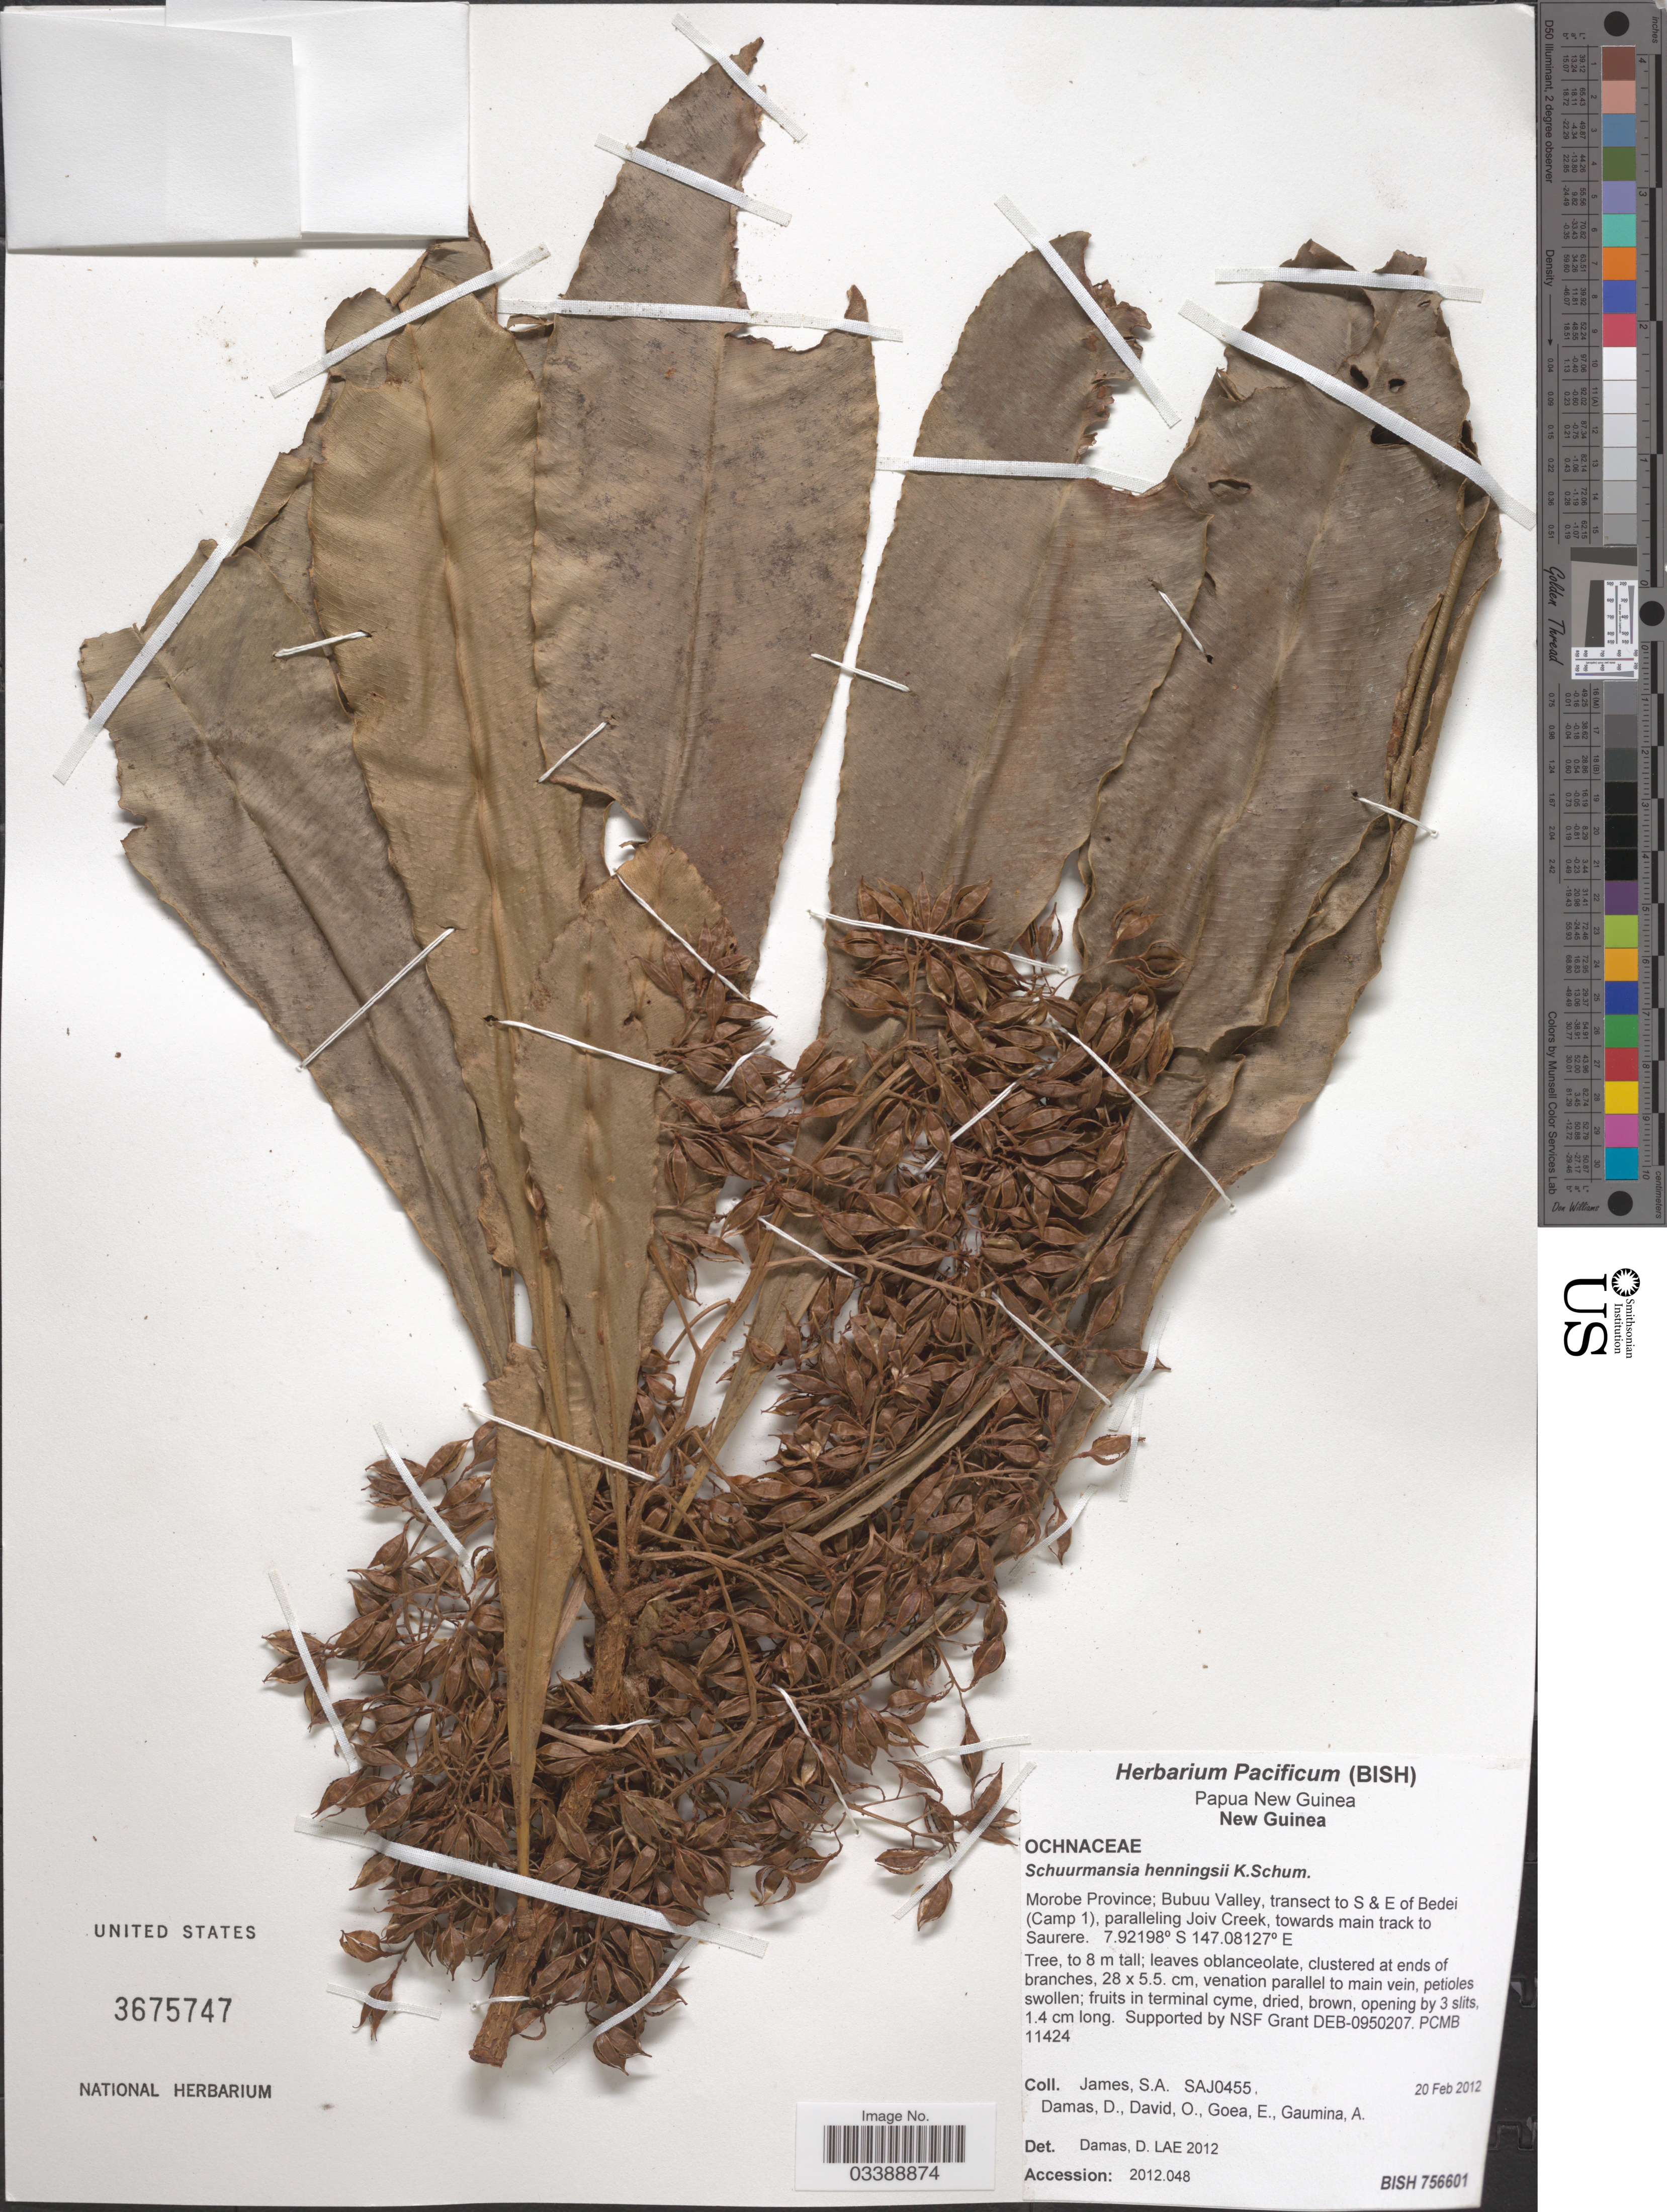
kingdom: Plantae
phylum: Tracheophyta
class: Magnoliopsida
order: Malpighiales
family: Ochnaceae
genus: Schuurmansia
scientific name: Schuurmansia henningsii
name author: K. Schum.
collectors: S. James, D. Damas, O. David, E. Goea & A. Gaumina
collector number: SAJ0455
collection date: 2012-02-20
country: Papua New Guinea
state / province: Morobe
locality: New Guinea. Bubuu Valley, transect to S & E of Bedei (Camp 1), paralleling Joiv Creek, towards main track to Saurere.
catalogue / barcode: US 3675747